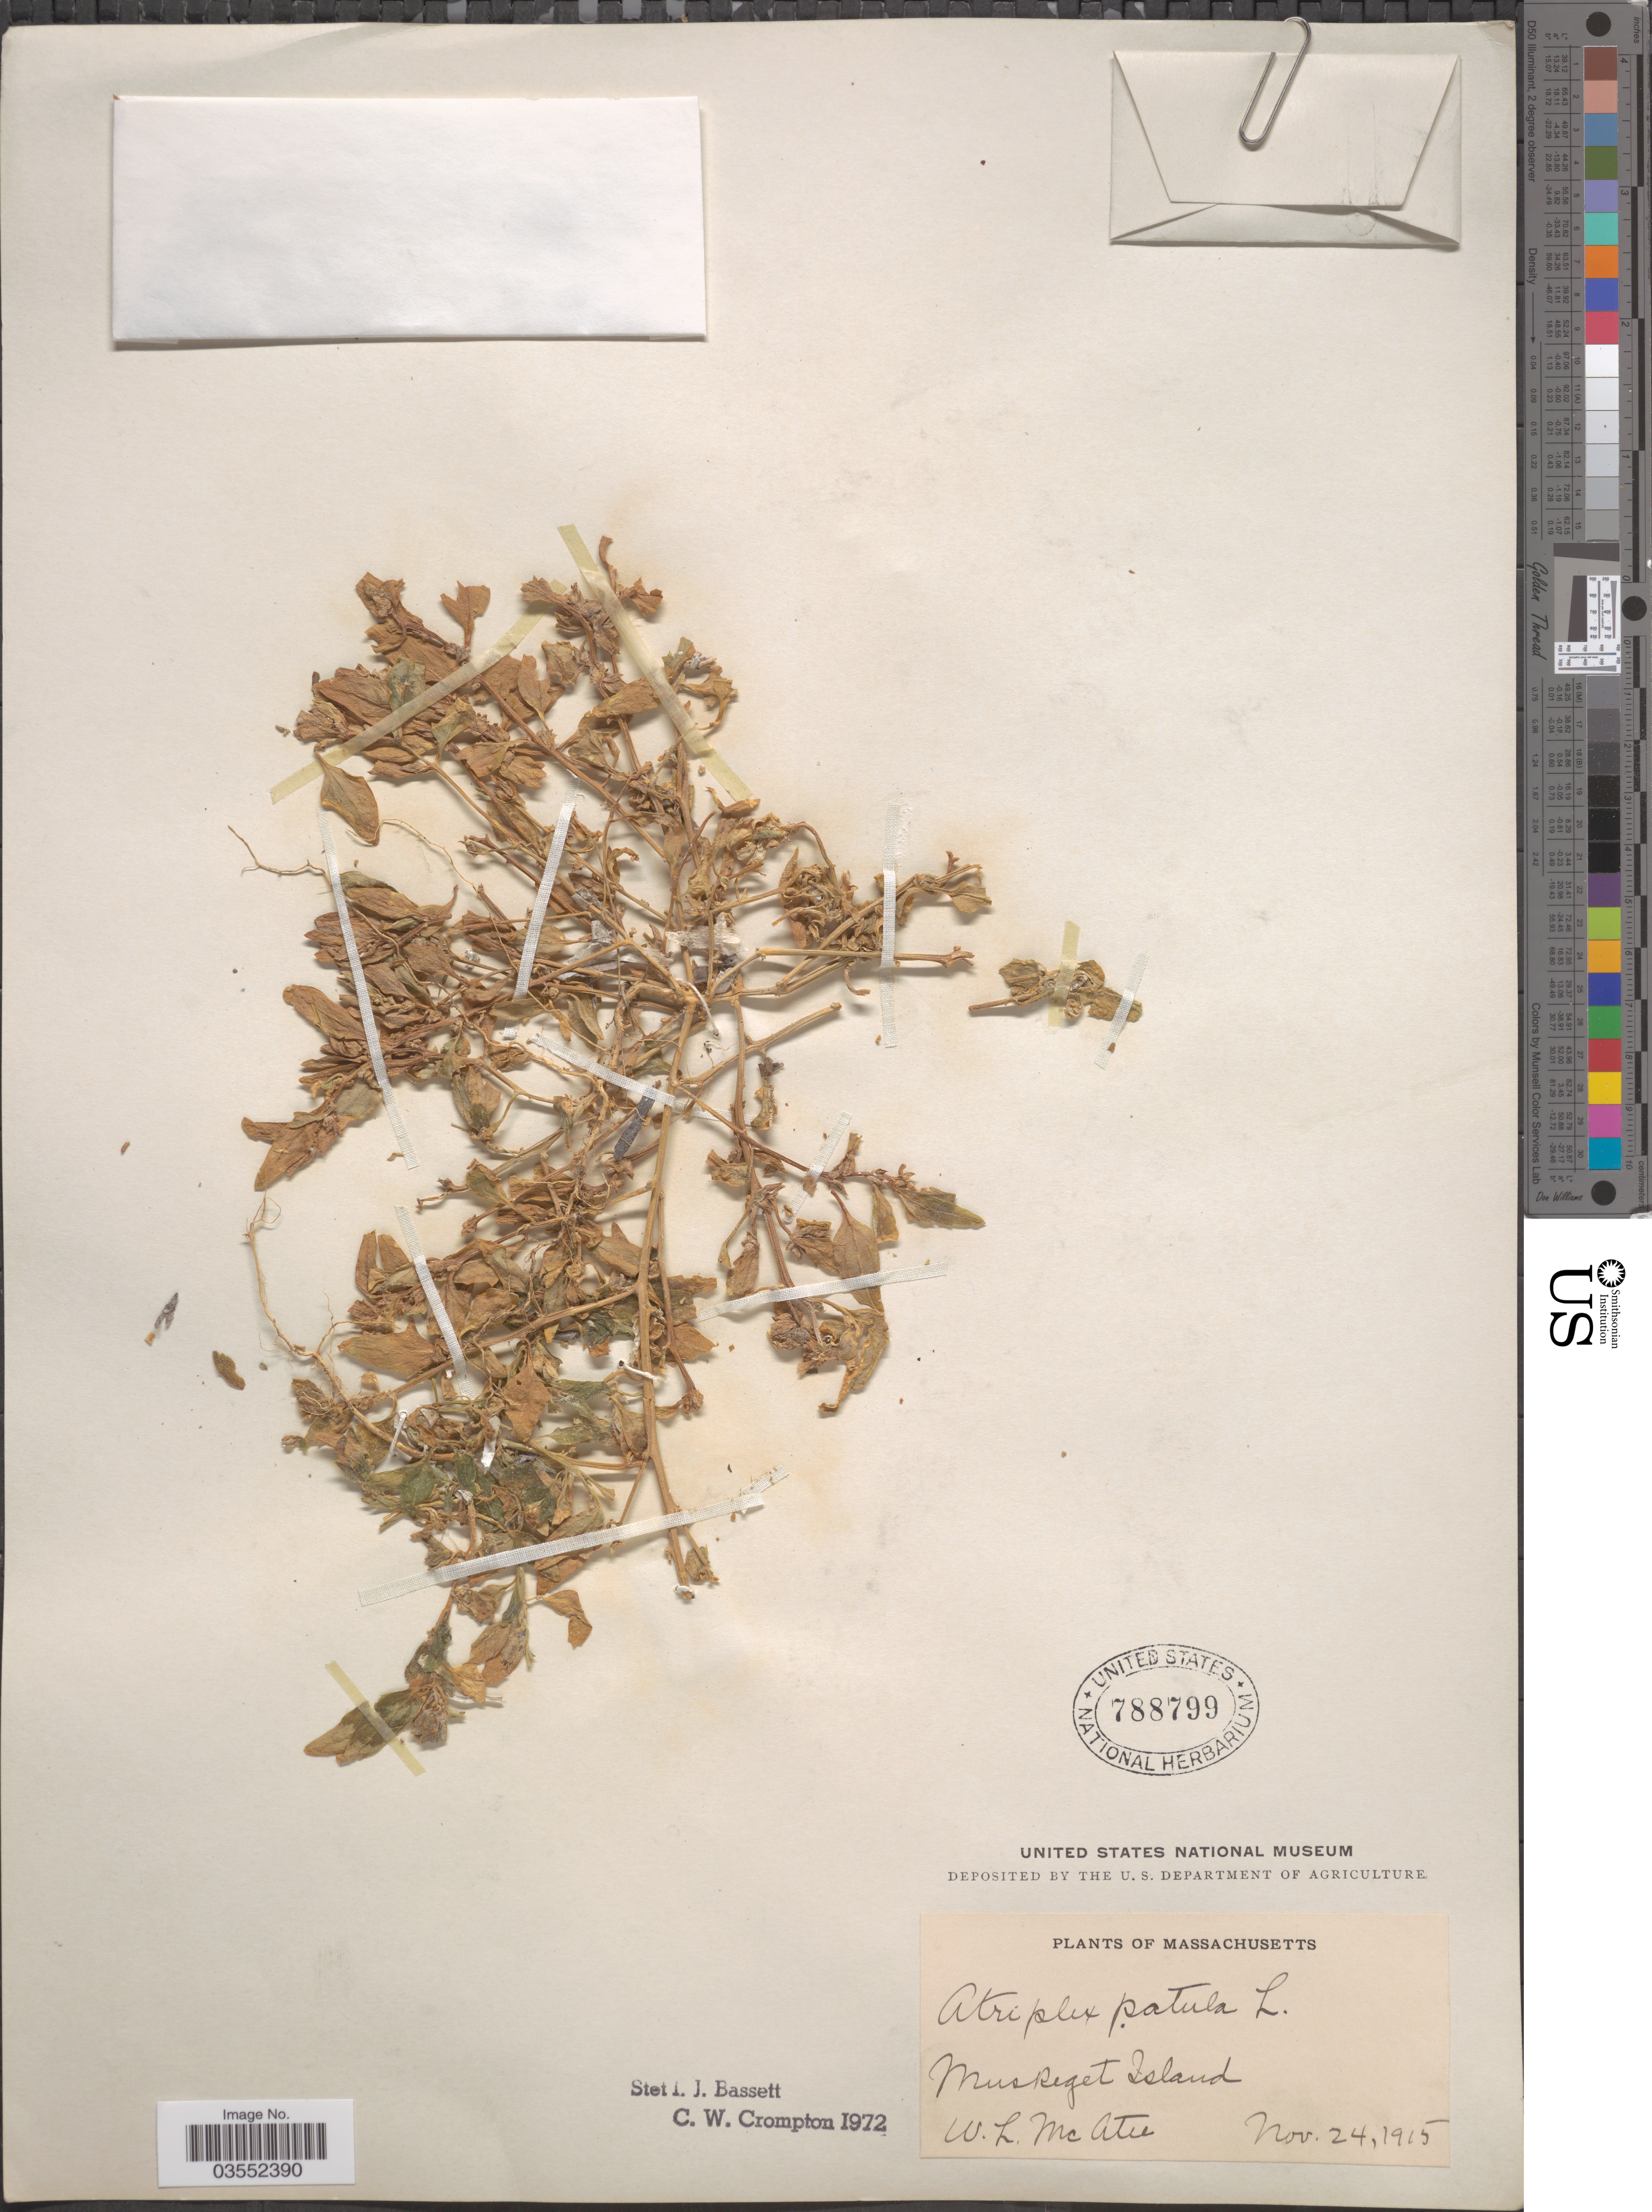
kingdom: Plantae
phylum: Tracheophyta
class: Magnoliopsida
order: Caryophyllales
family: Amaranthaceae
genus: Atriplex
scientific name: Atriplex patula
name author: L.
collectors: W. McAtee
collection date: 1915-11-24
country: United States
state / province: Massachusetts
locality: Muskeget Island.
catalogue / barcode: US 788799